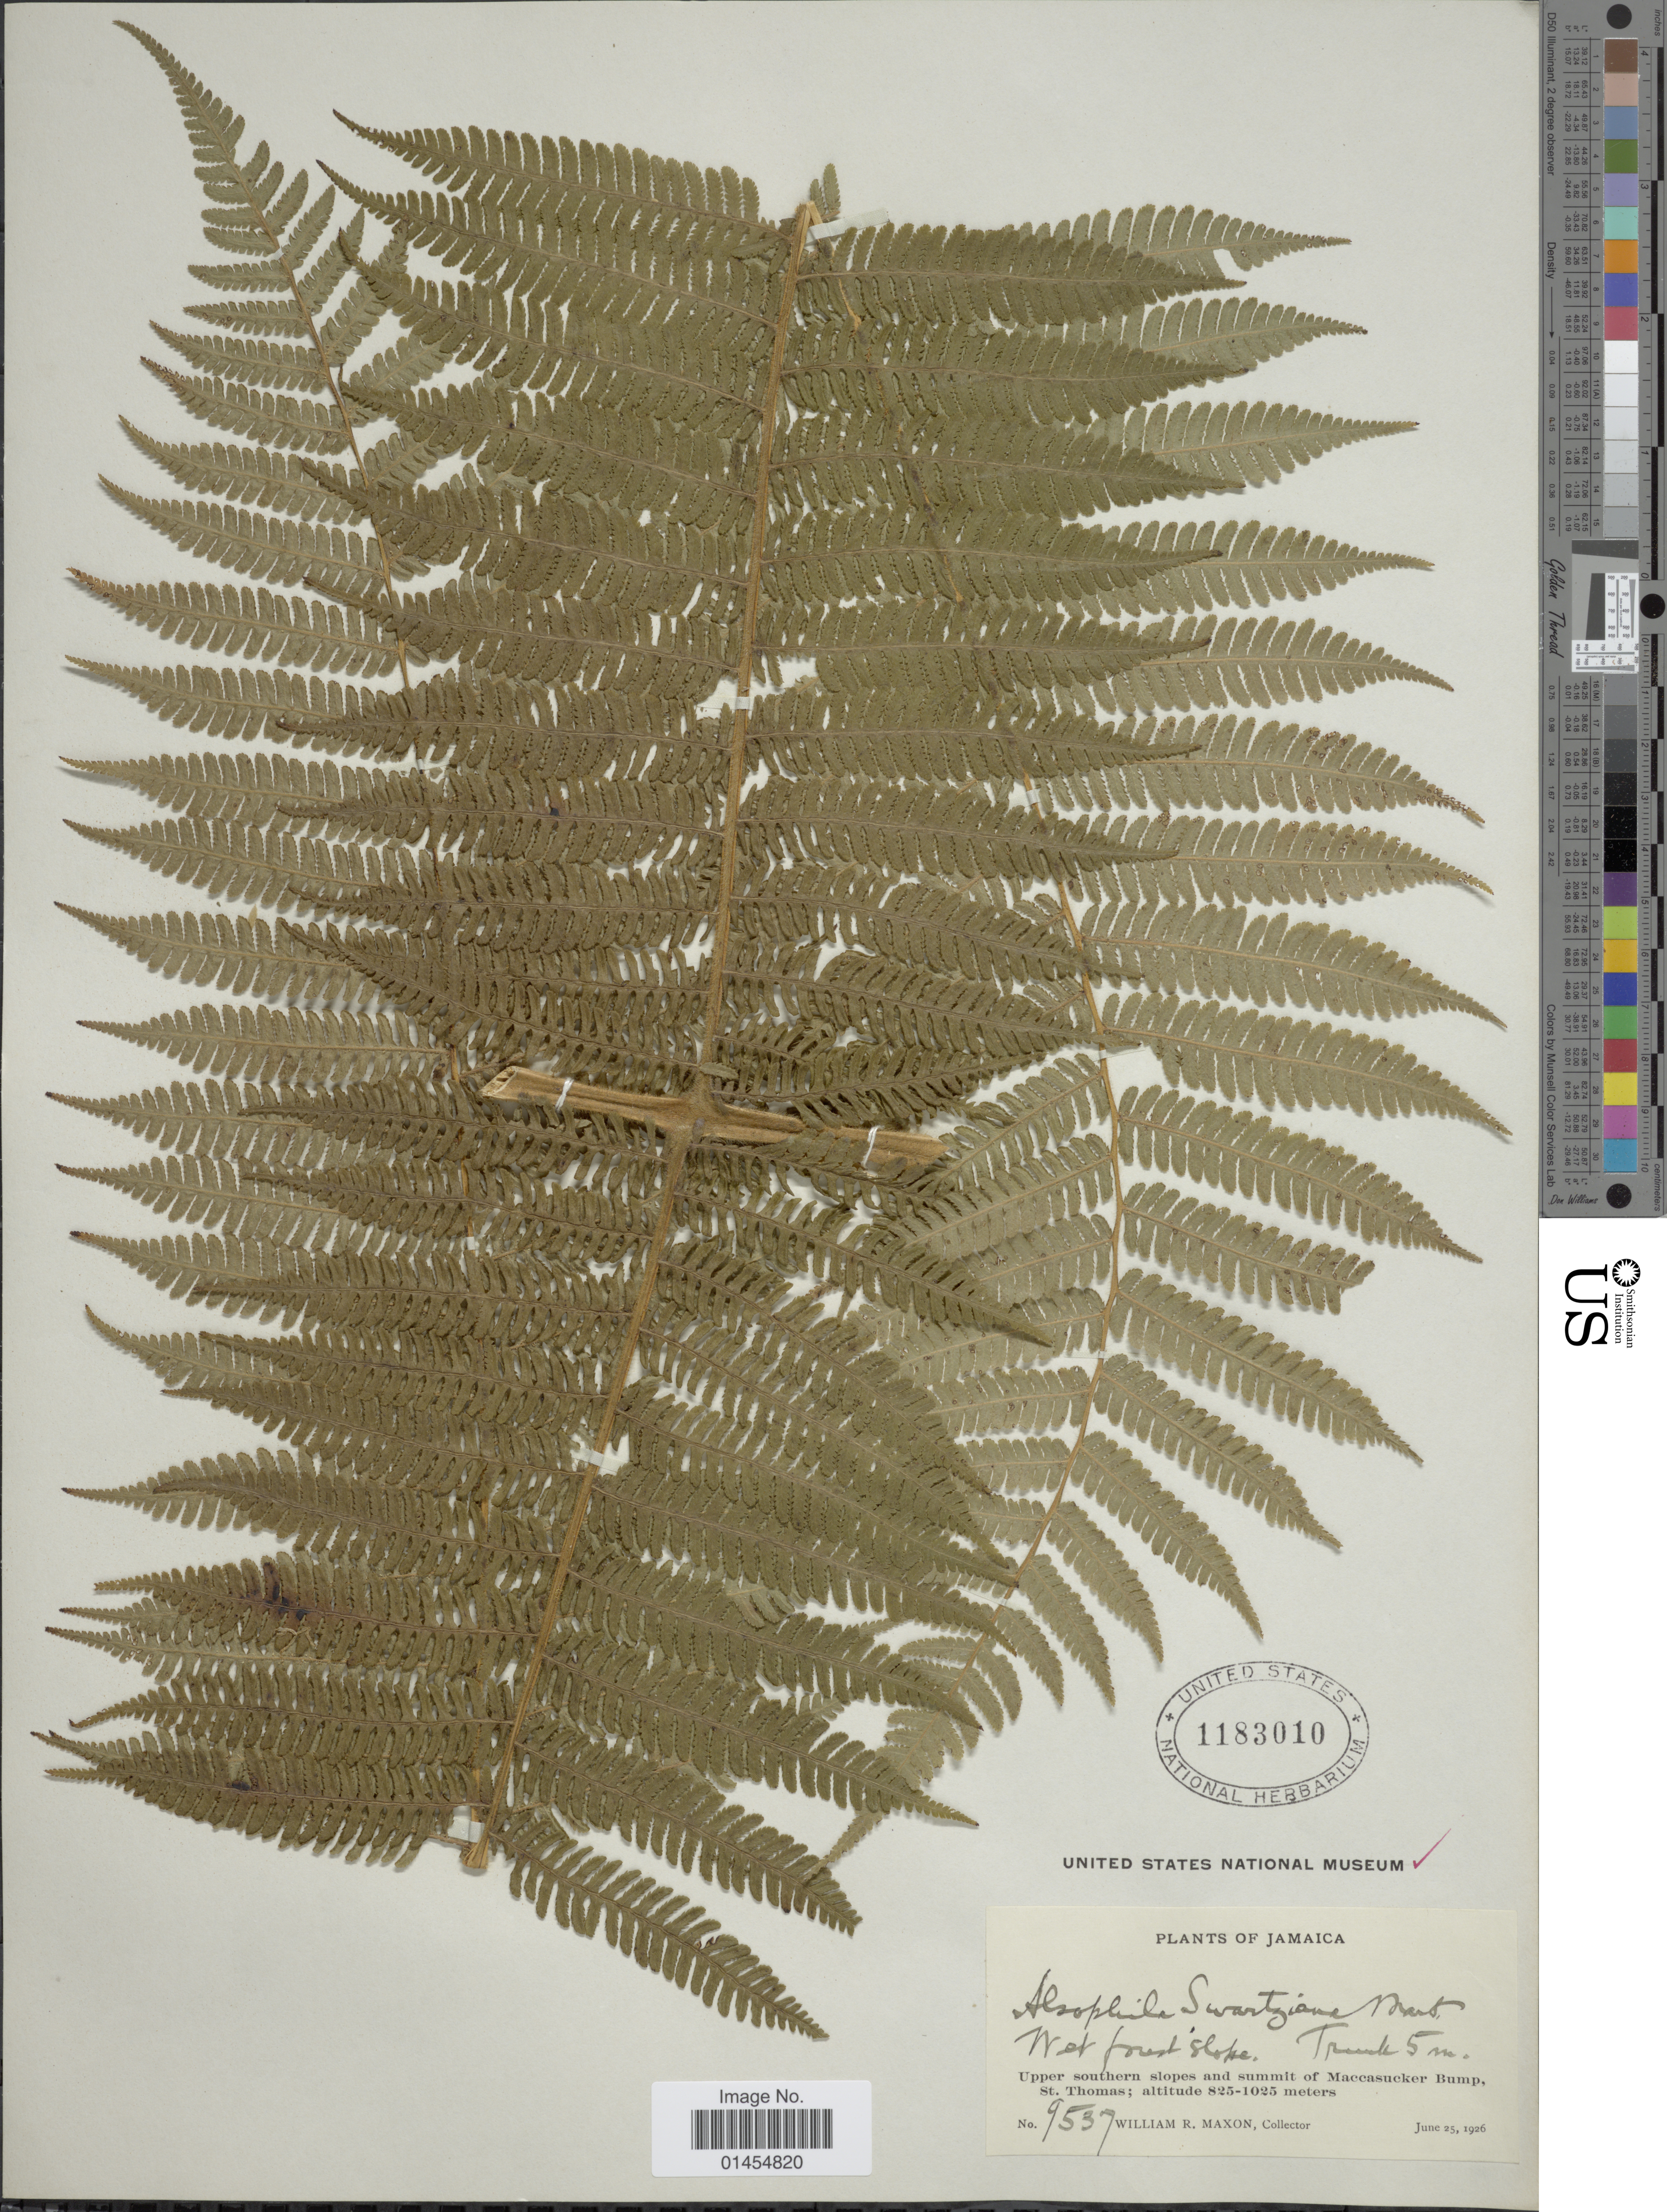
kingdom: Plantae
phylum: Tracheophyta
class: Polypodiopsida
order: Cyatheales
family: Cyatheaceae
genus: Alsophila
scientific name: Alsophila swartziana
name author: Mart.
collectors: W. R. Maxon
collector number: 9537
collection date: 1926-06-25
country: Jamaica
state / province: Saint Thomas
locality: Upper southern slopes and summit of Maccasucker Bump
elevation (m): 825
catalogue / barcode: US 1183010